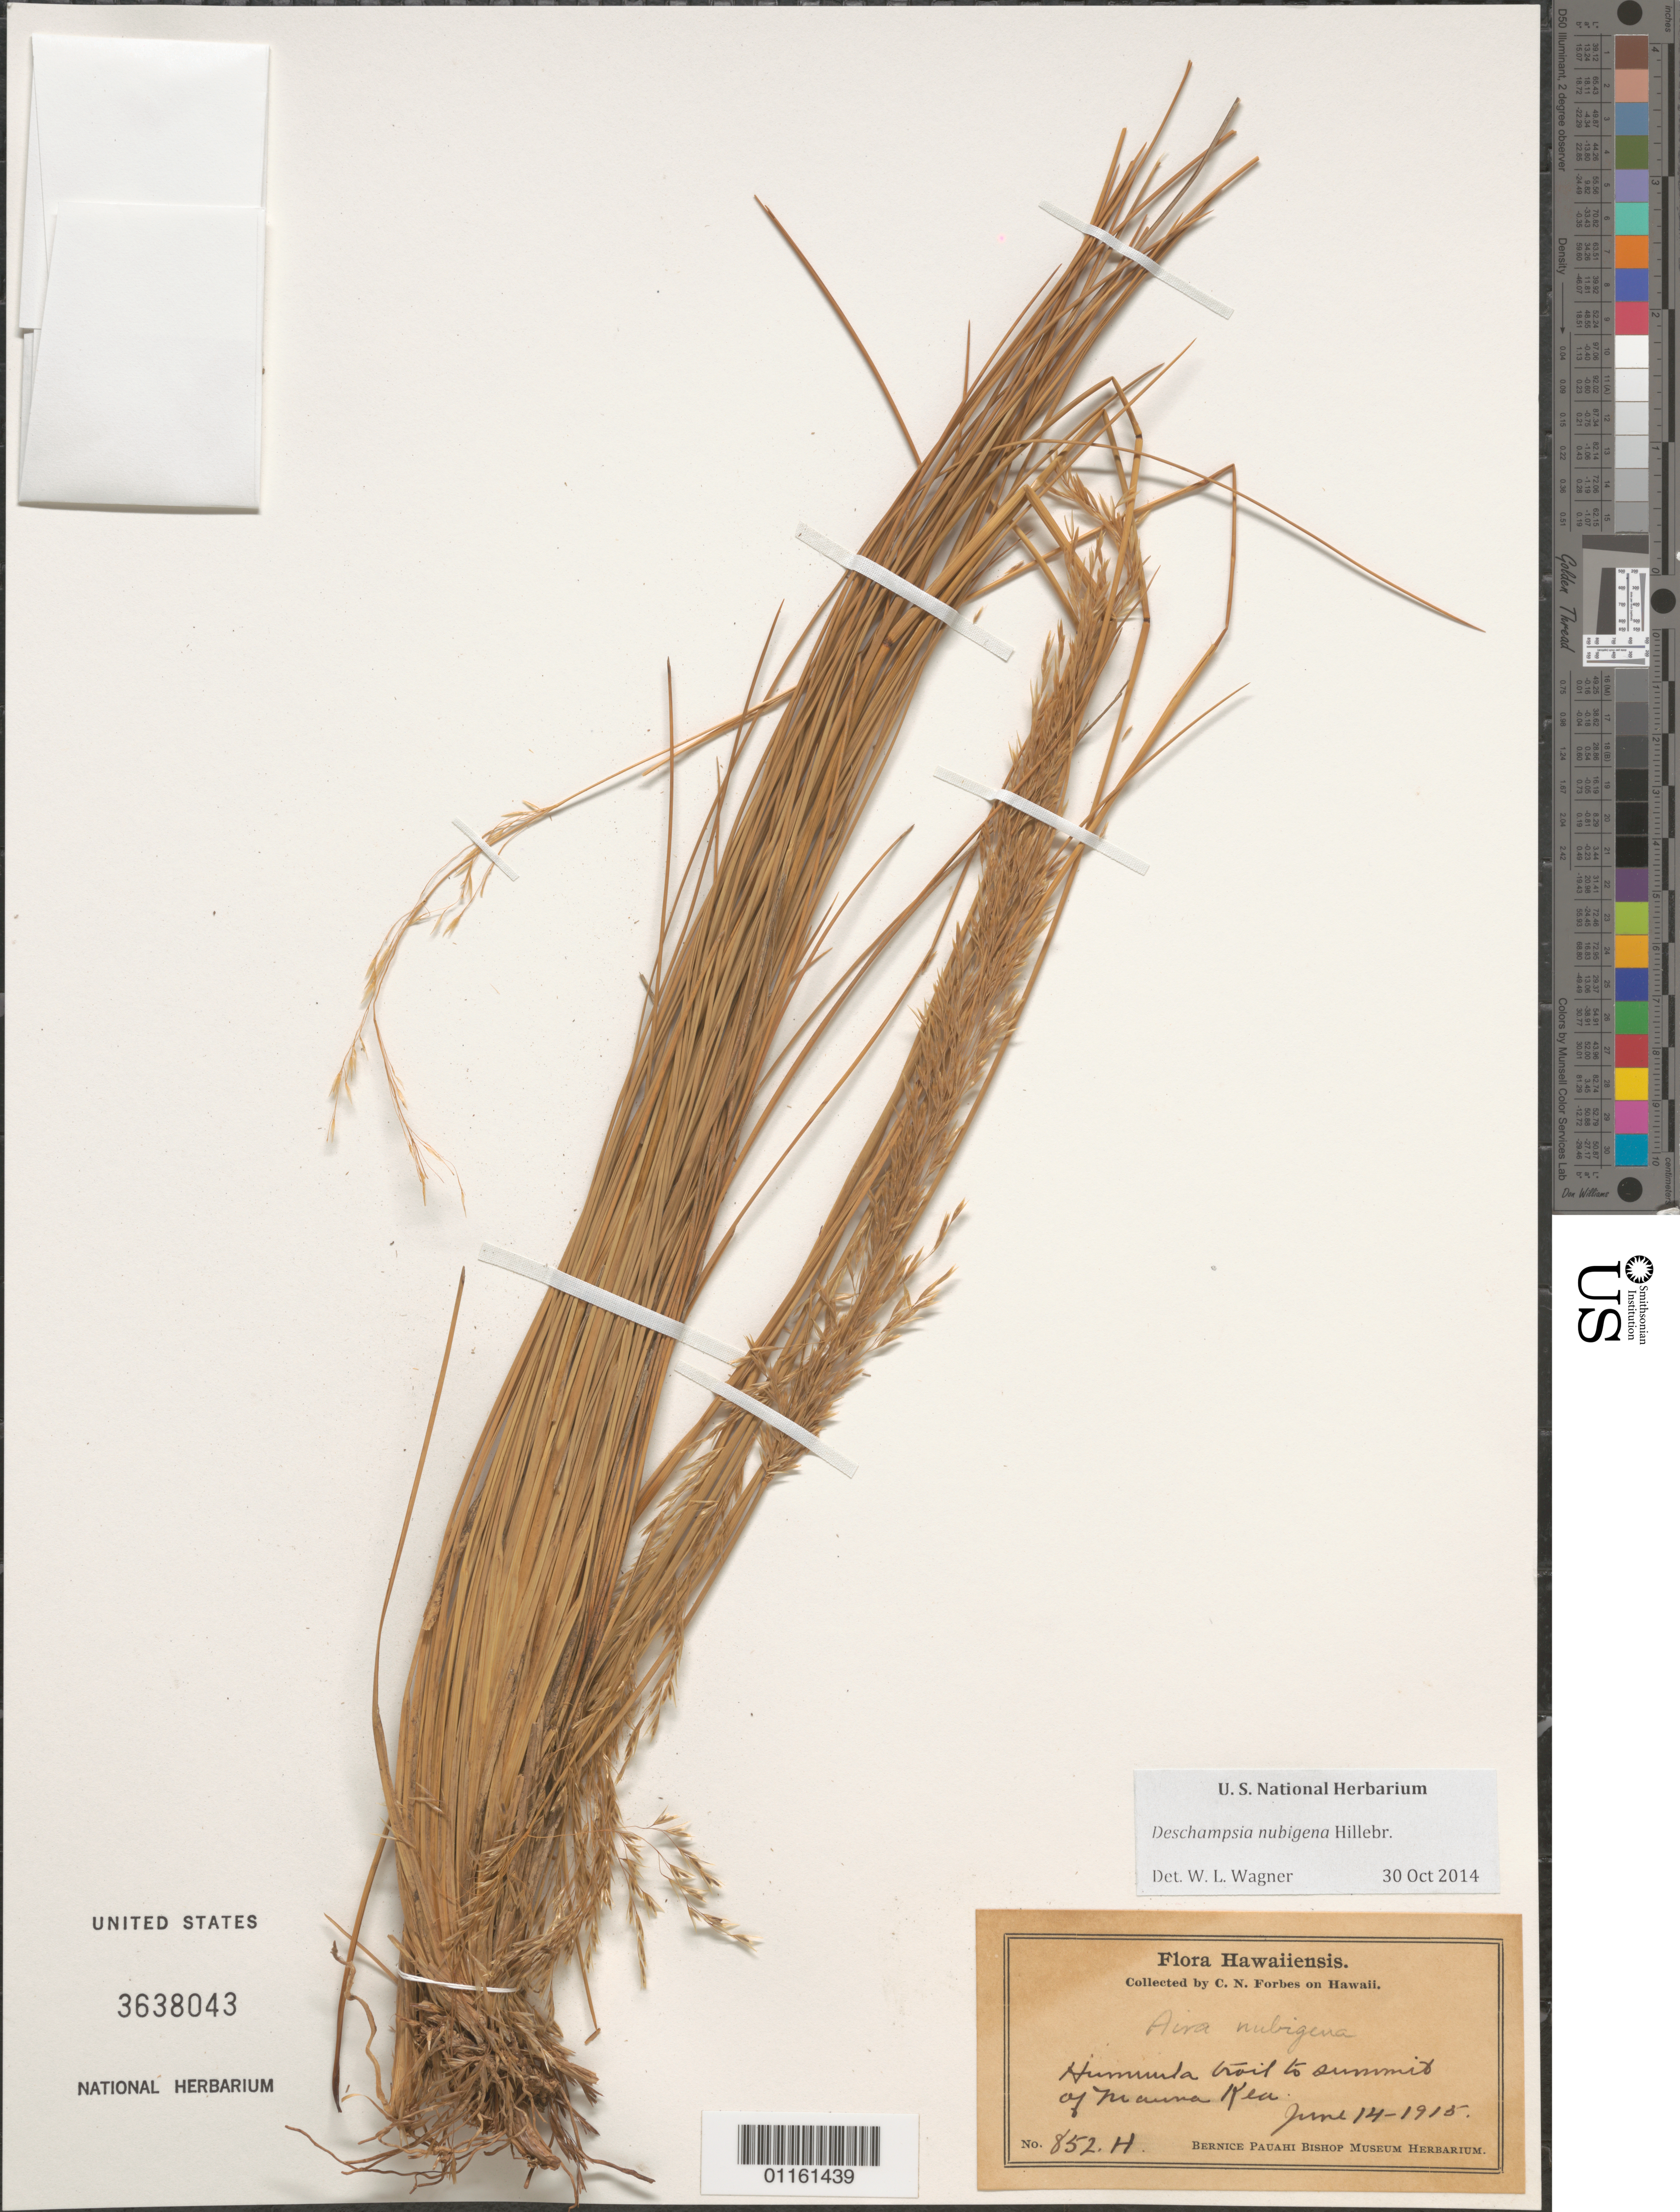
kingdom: Plantae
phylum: Tracheophyta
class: Liliopsida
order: Poales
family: Poaceae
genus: Deschampsia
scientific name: Deschampsia nubigena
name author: Hillebr.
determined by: Wagner, W. L., (BOT), Smithsonian Institution - National Museum of Natural History (UNITED STATES)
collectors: C. N. Forbes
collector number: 852.H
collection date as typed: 14 Jun 1915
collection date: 1915-06-14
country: United States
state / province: Hawaii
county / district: Hawaii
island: Hawaii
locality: Humuula Trail to summit of Mauna Kea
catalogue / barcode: US 3638043